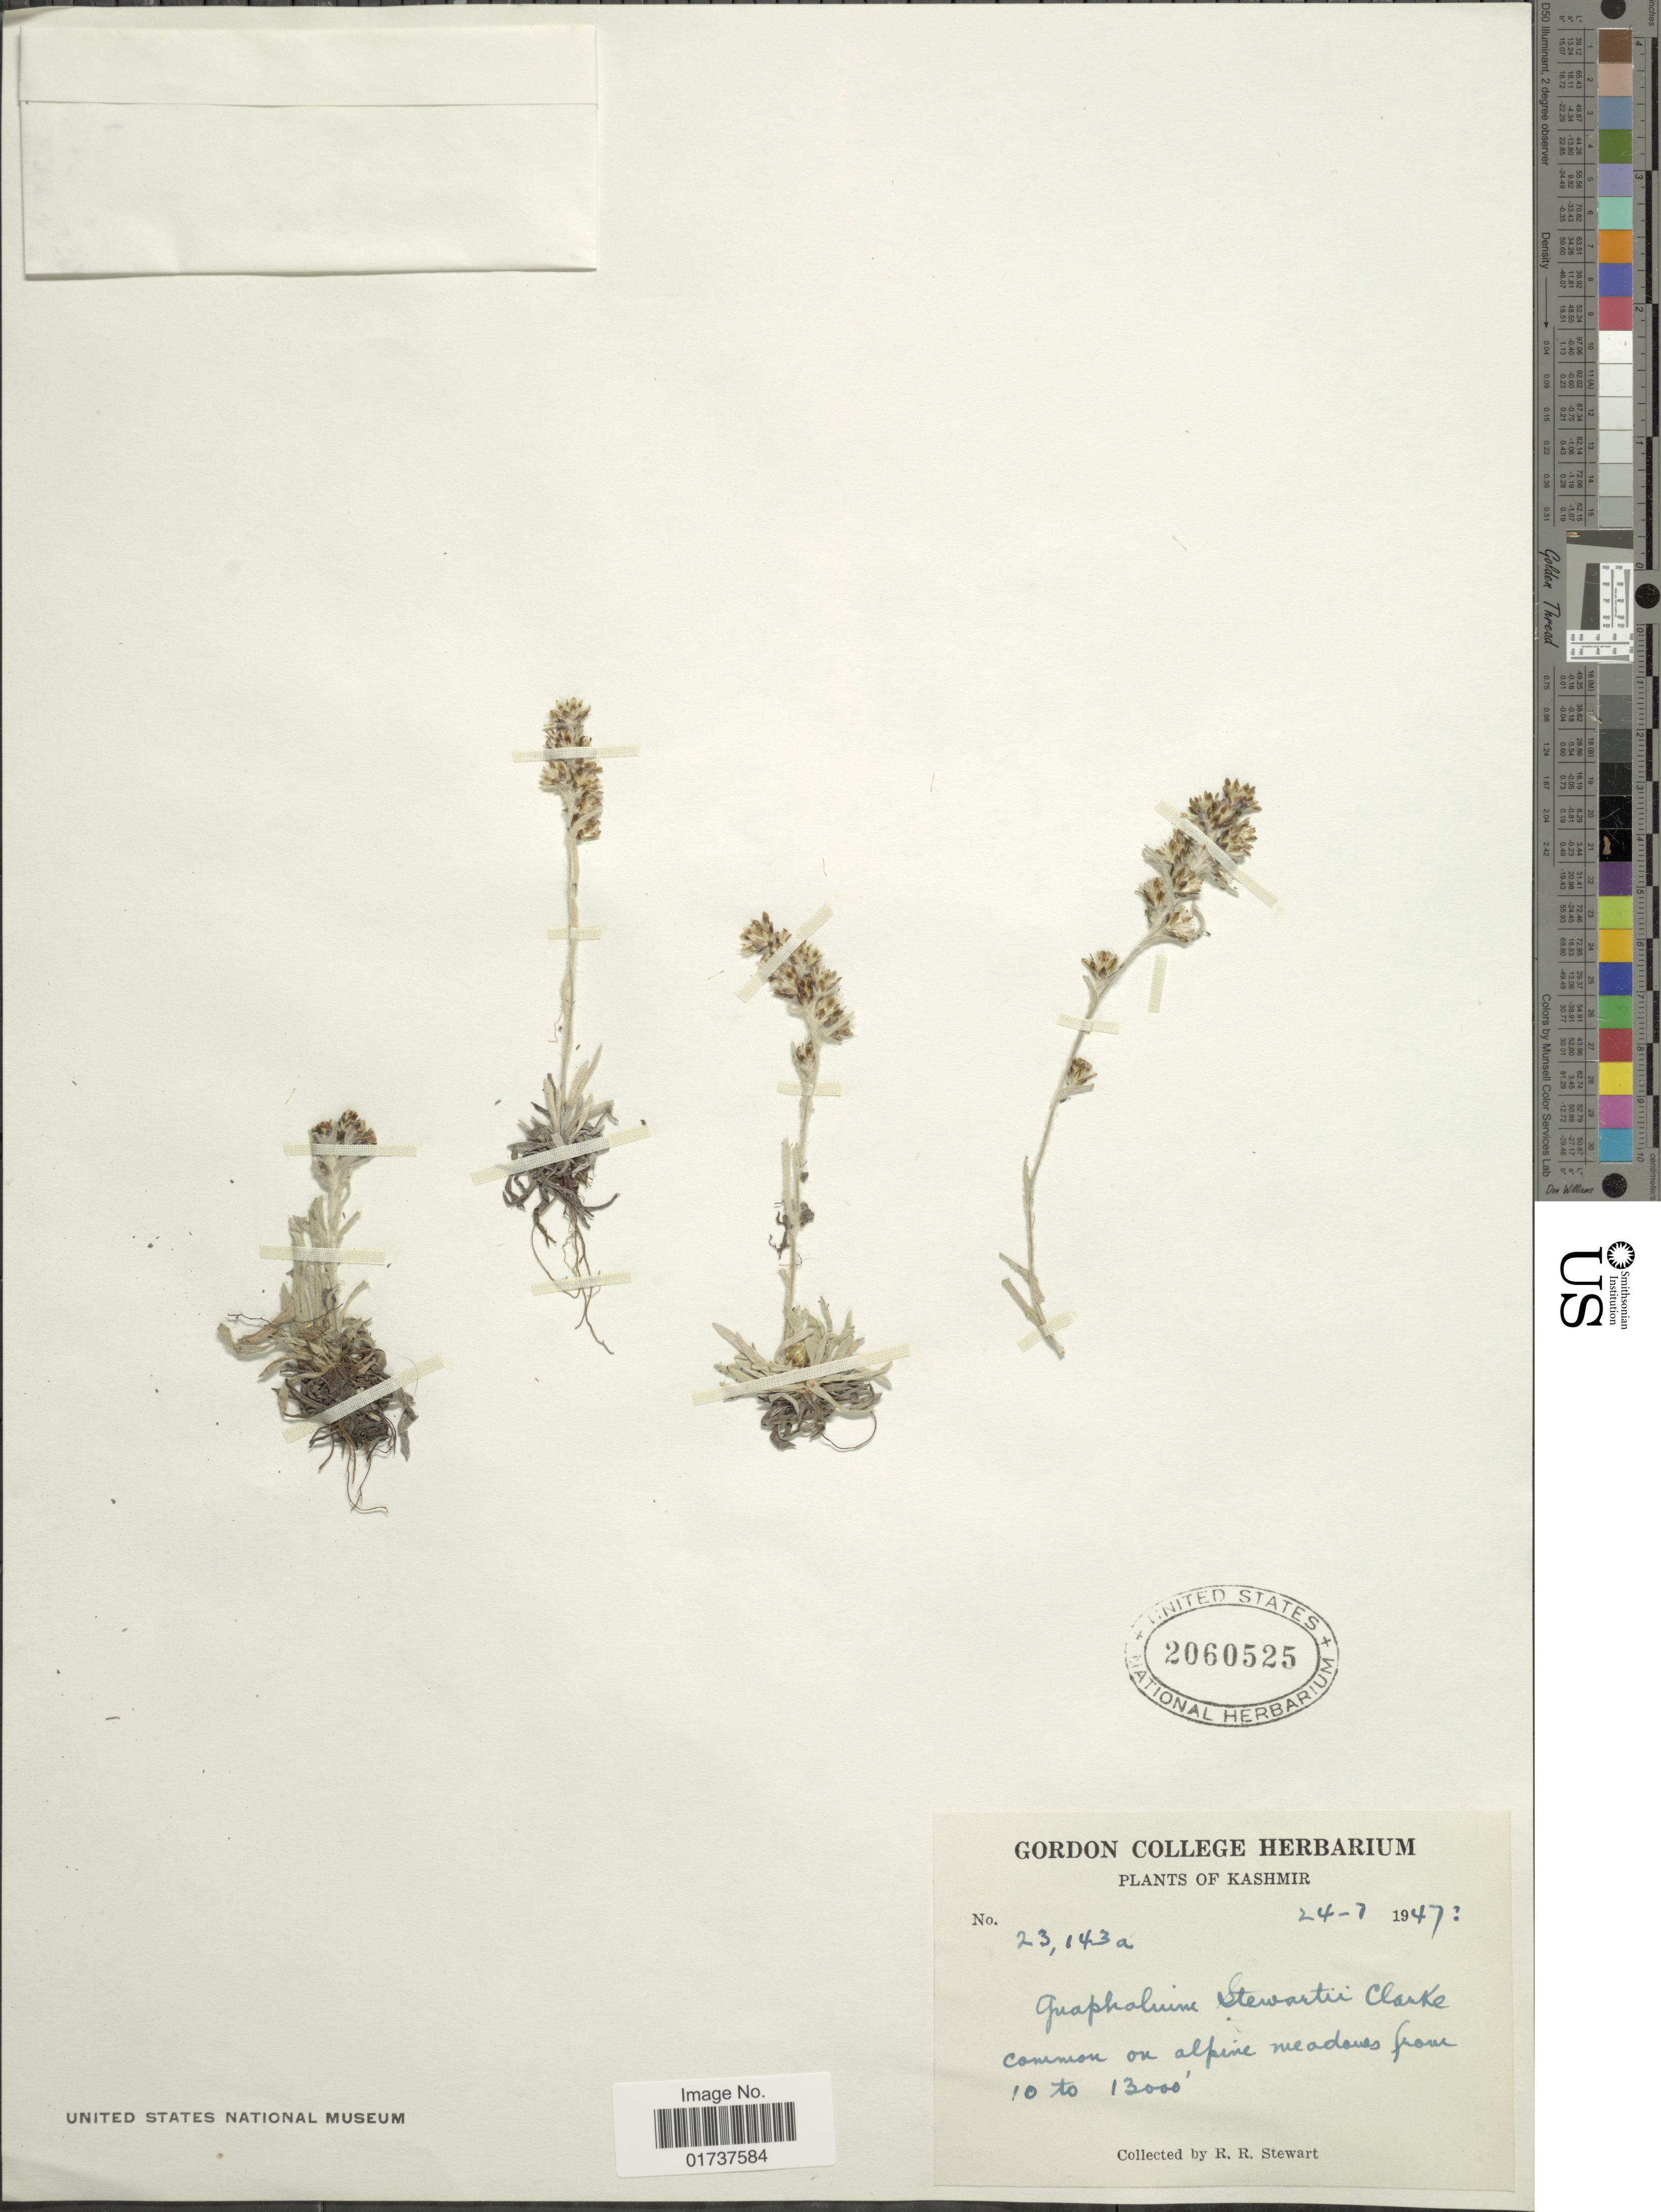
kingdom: Plantae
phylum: Tracheophyta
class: Magnoliopsida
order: Asterales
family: Asteraceae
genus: Gnaphalium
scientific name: Gnaphalium stewartii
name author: C.B. Clarke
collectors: R. R. Stewart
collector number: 23143a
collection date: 1947-07-24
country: India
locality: Kashmir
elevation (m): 3048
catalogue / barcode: US 2060525